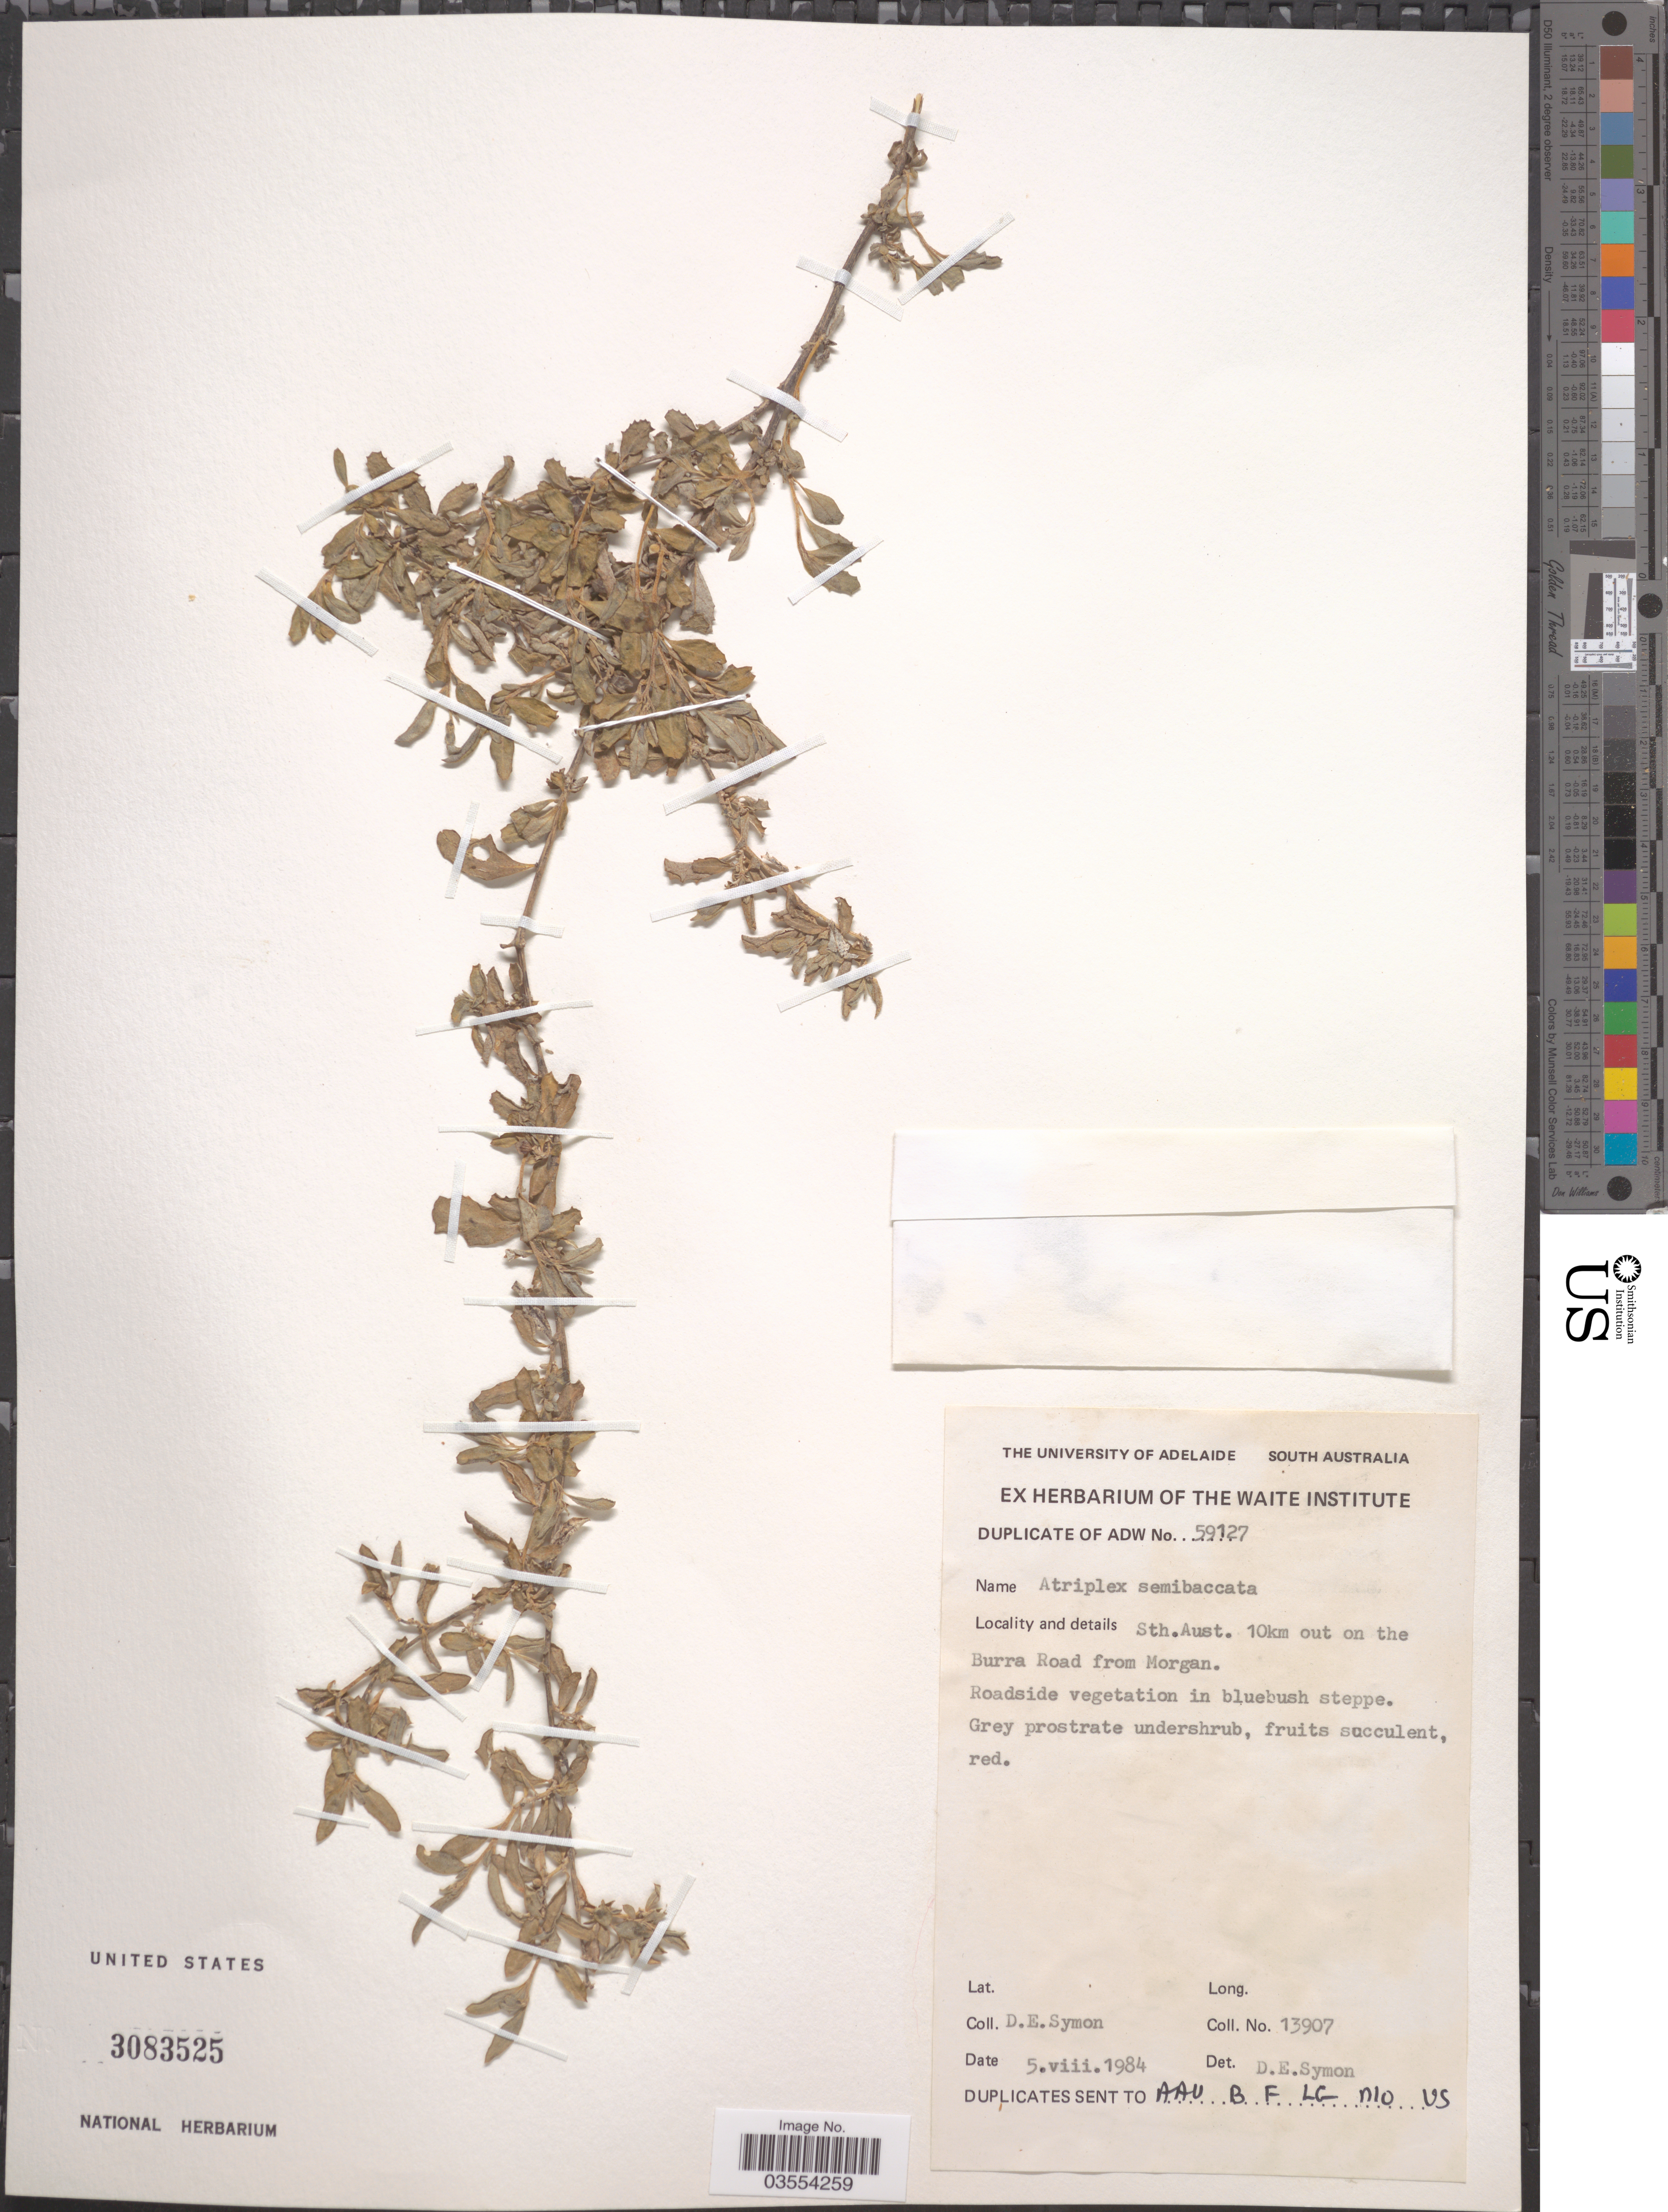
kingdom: Plantae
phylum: Tracheophyta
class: Magnoliopsida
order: Caryophyllales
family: Amaranthaceae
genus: Atriplex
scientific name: Atriplex semibaccata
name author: R. Br.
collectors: D. Symon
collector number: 13907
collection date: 1984-08-05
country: Australia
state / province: South Australia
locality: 10km out on the Burra Road from Morgan.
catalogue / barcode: US 3083525